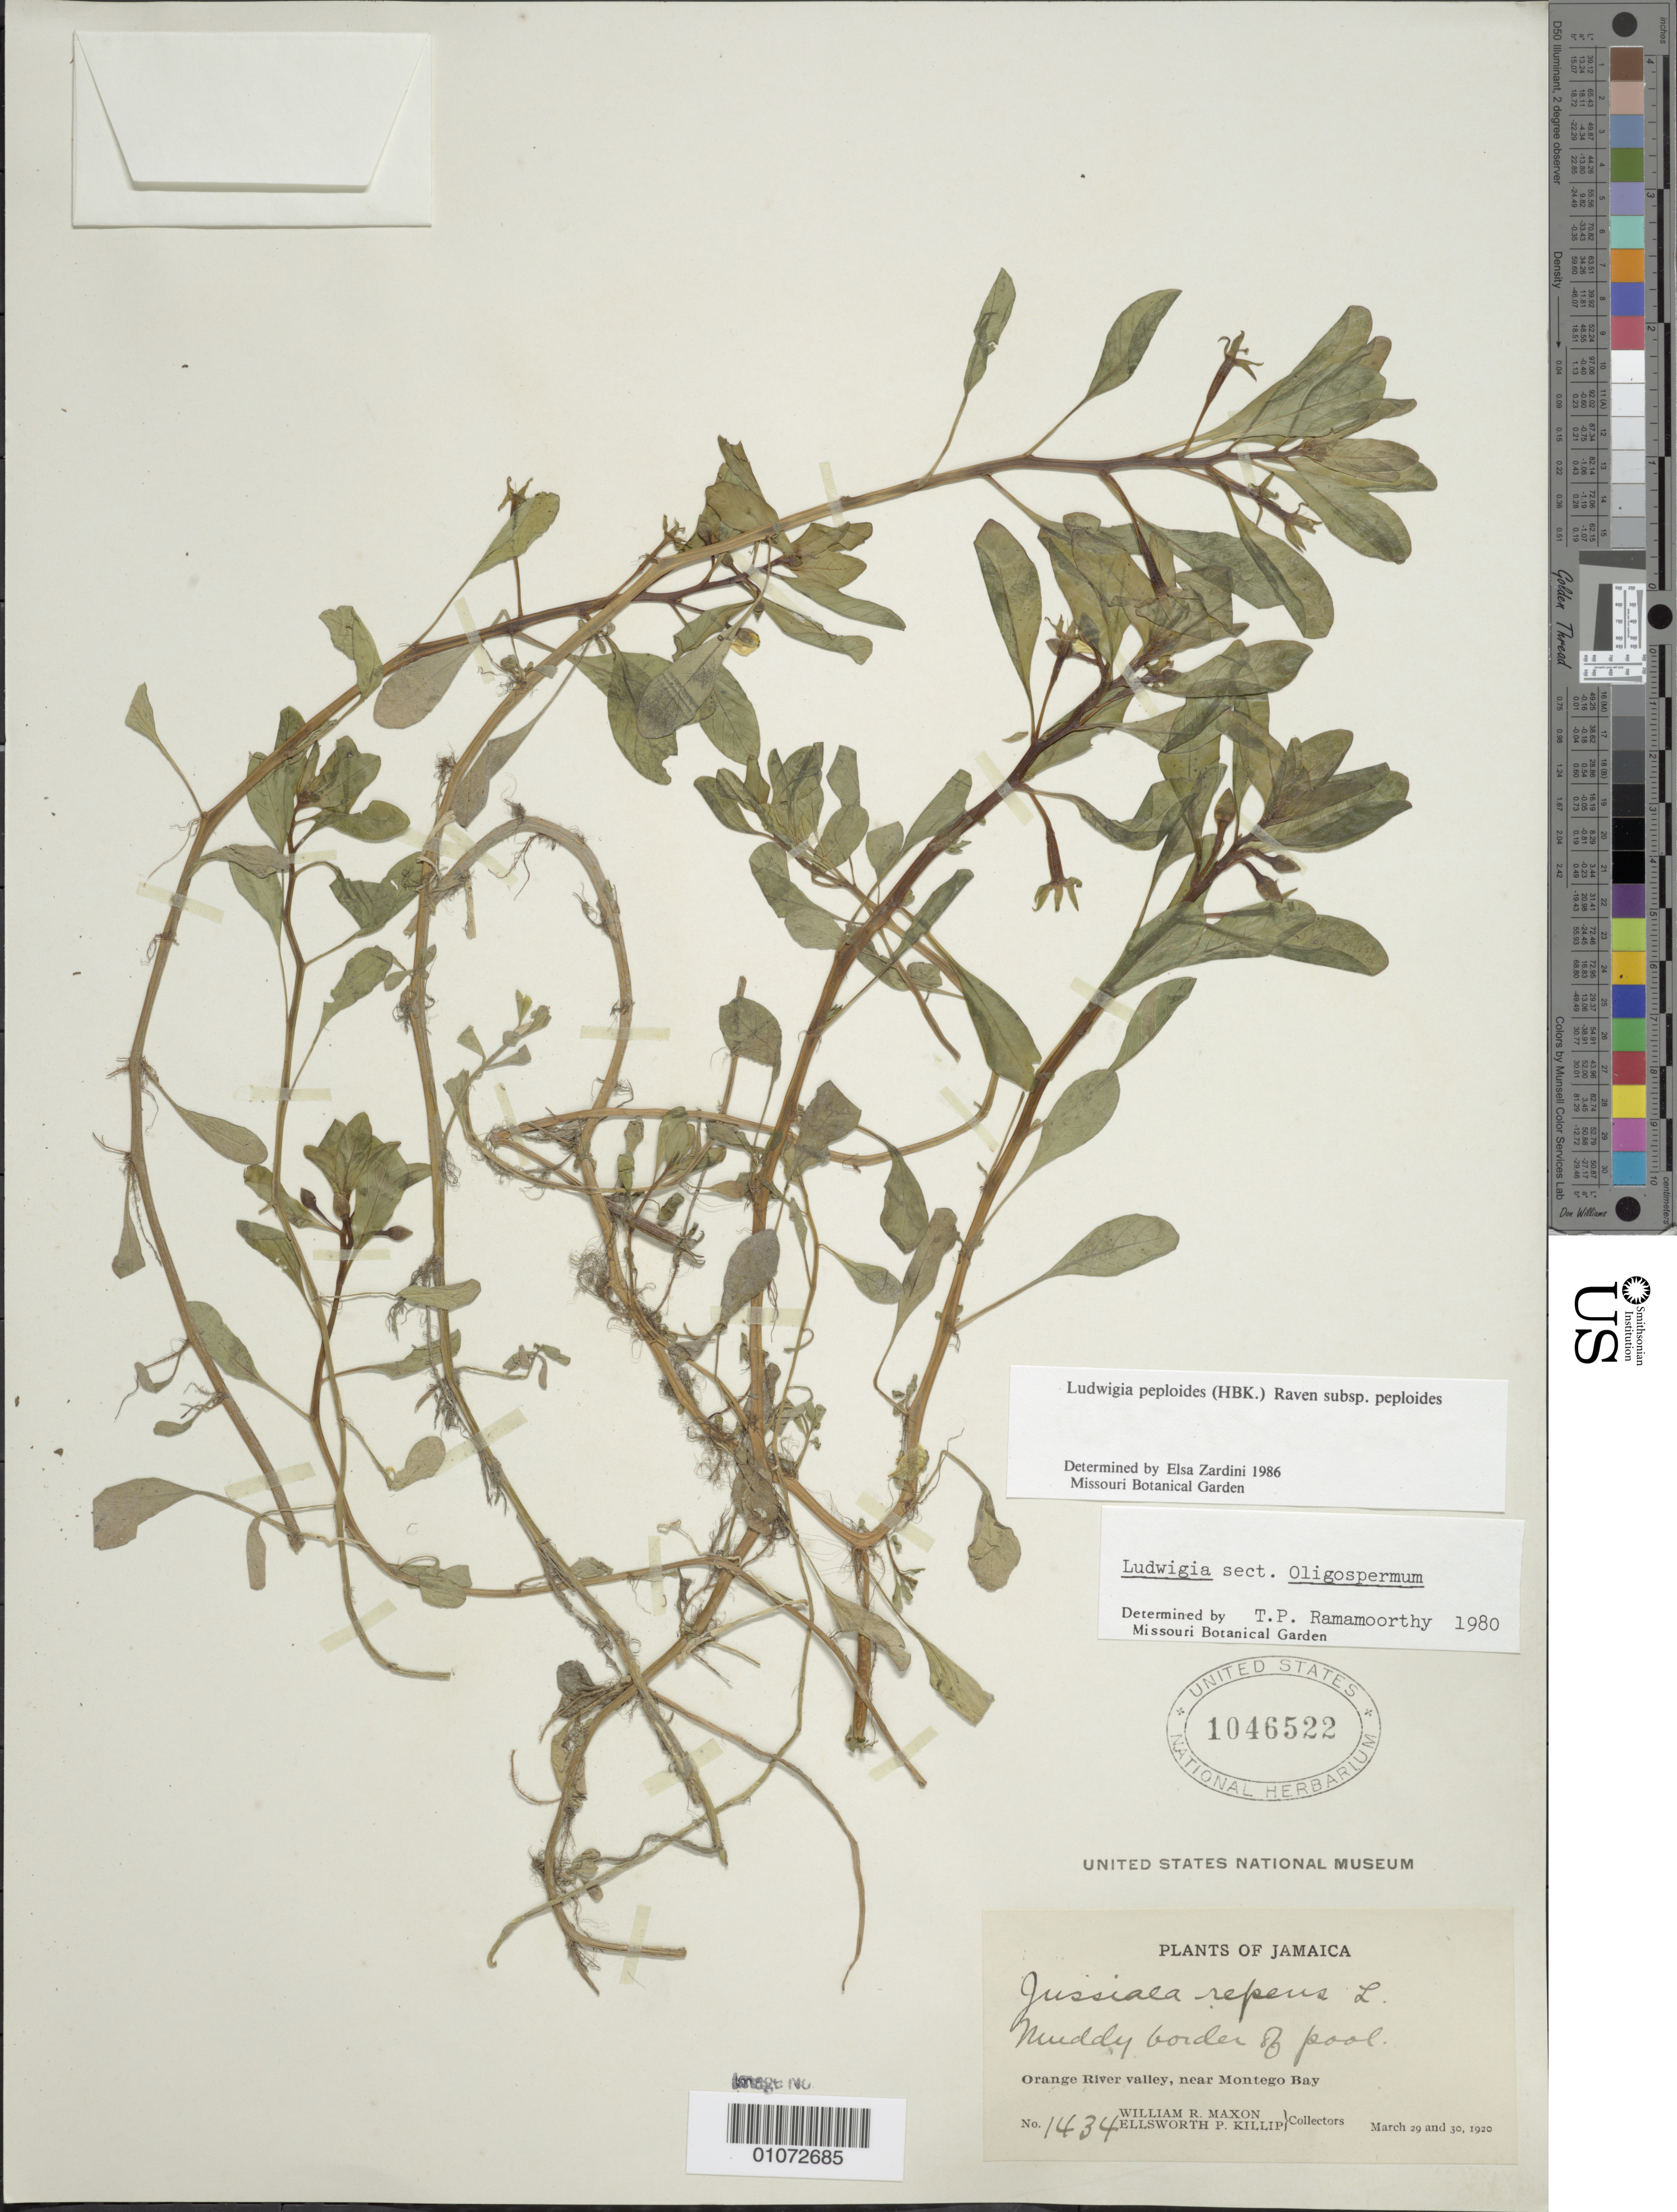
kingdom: Plantae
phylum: Tracheophyta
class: Magnoliopsida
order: Myrtales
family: Onagraceae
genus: Ludwigia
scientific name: Ludwigia peploides subsp. peploides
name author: (Kunth) P.H. Raven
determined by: Zardini, E. M.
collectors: W. R. Maxon & E. P. Killip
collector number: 1434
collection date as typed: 29 Mar 1920 and 30 Mar 1920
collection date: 1920-03-29,1920-03-30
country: Jamaica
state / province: Saint James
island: Jamaica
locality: Orange River valley, near Montego Bay, muddy border of pool.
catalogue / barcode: US 1046522